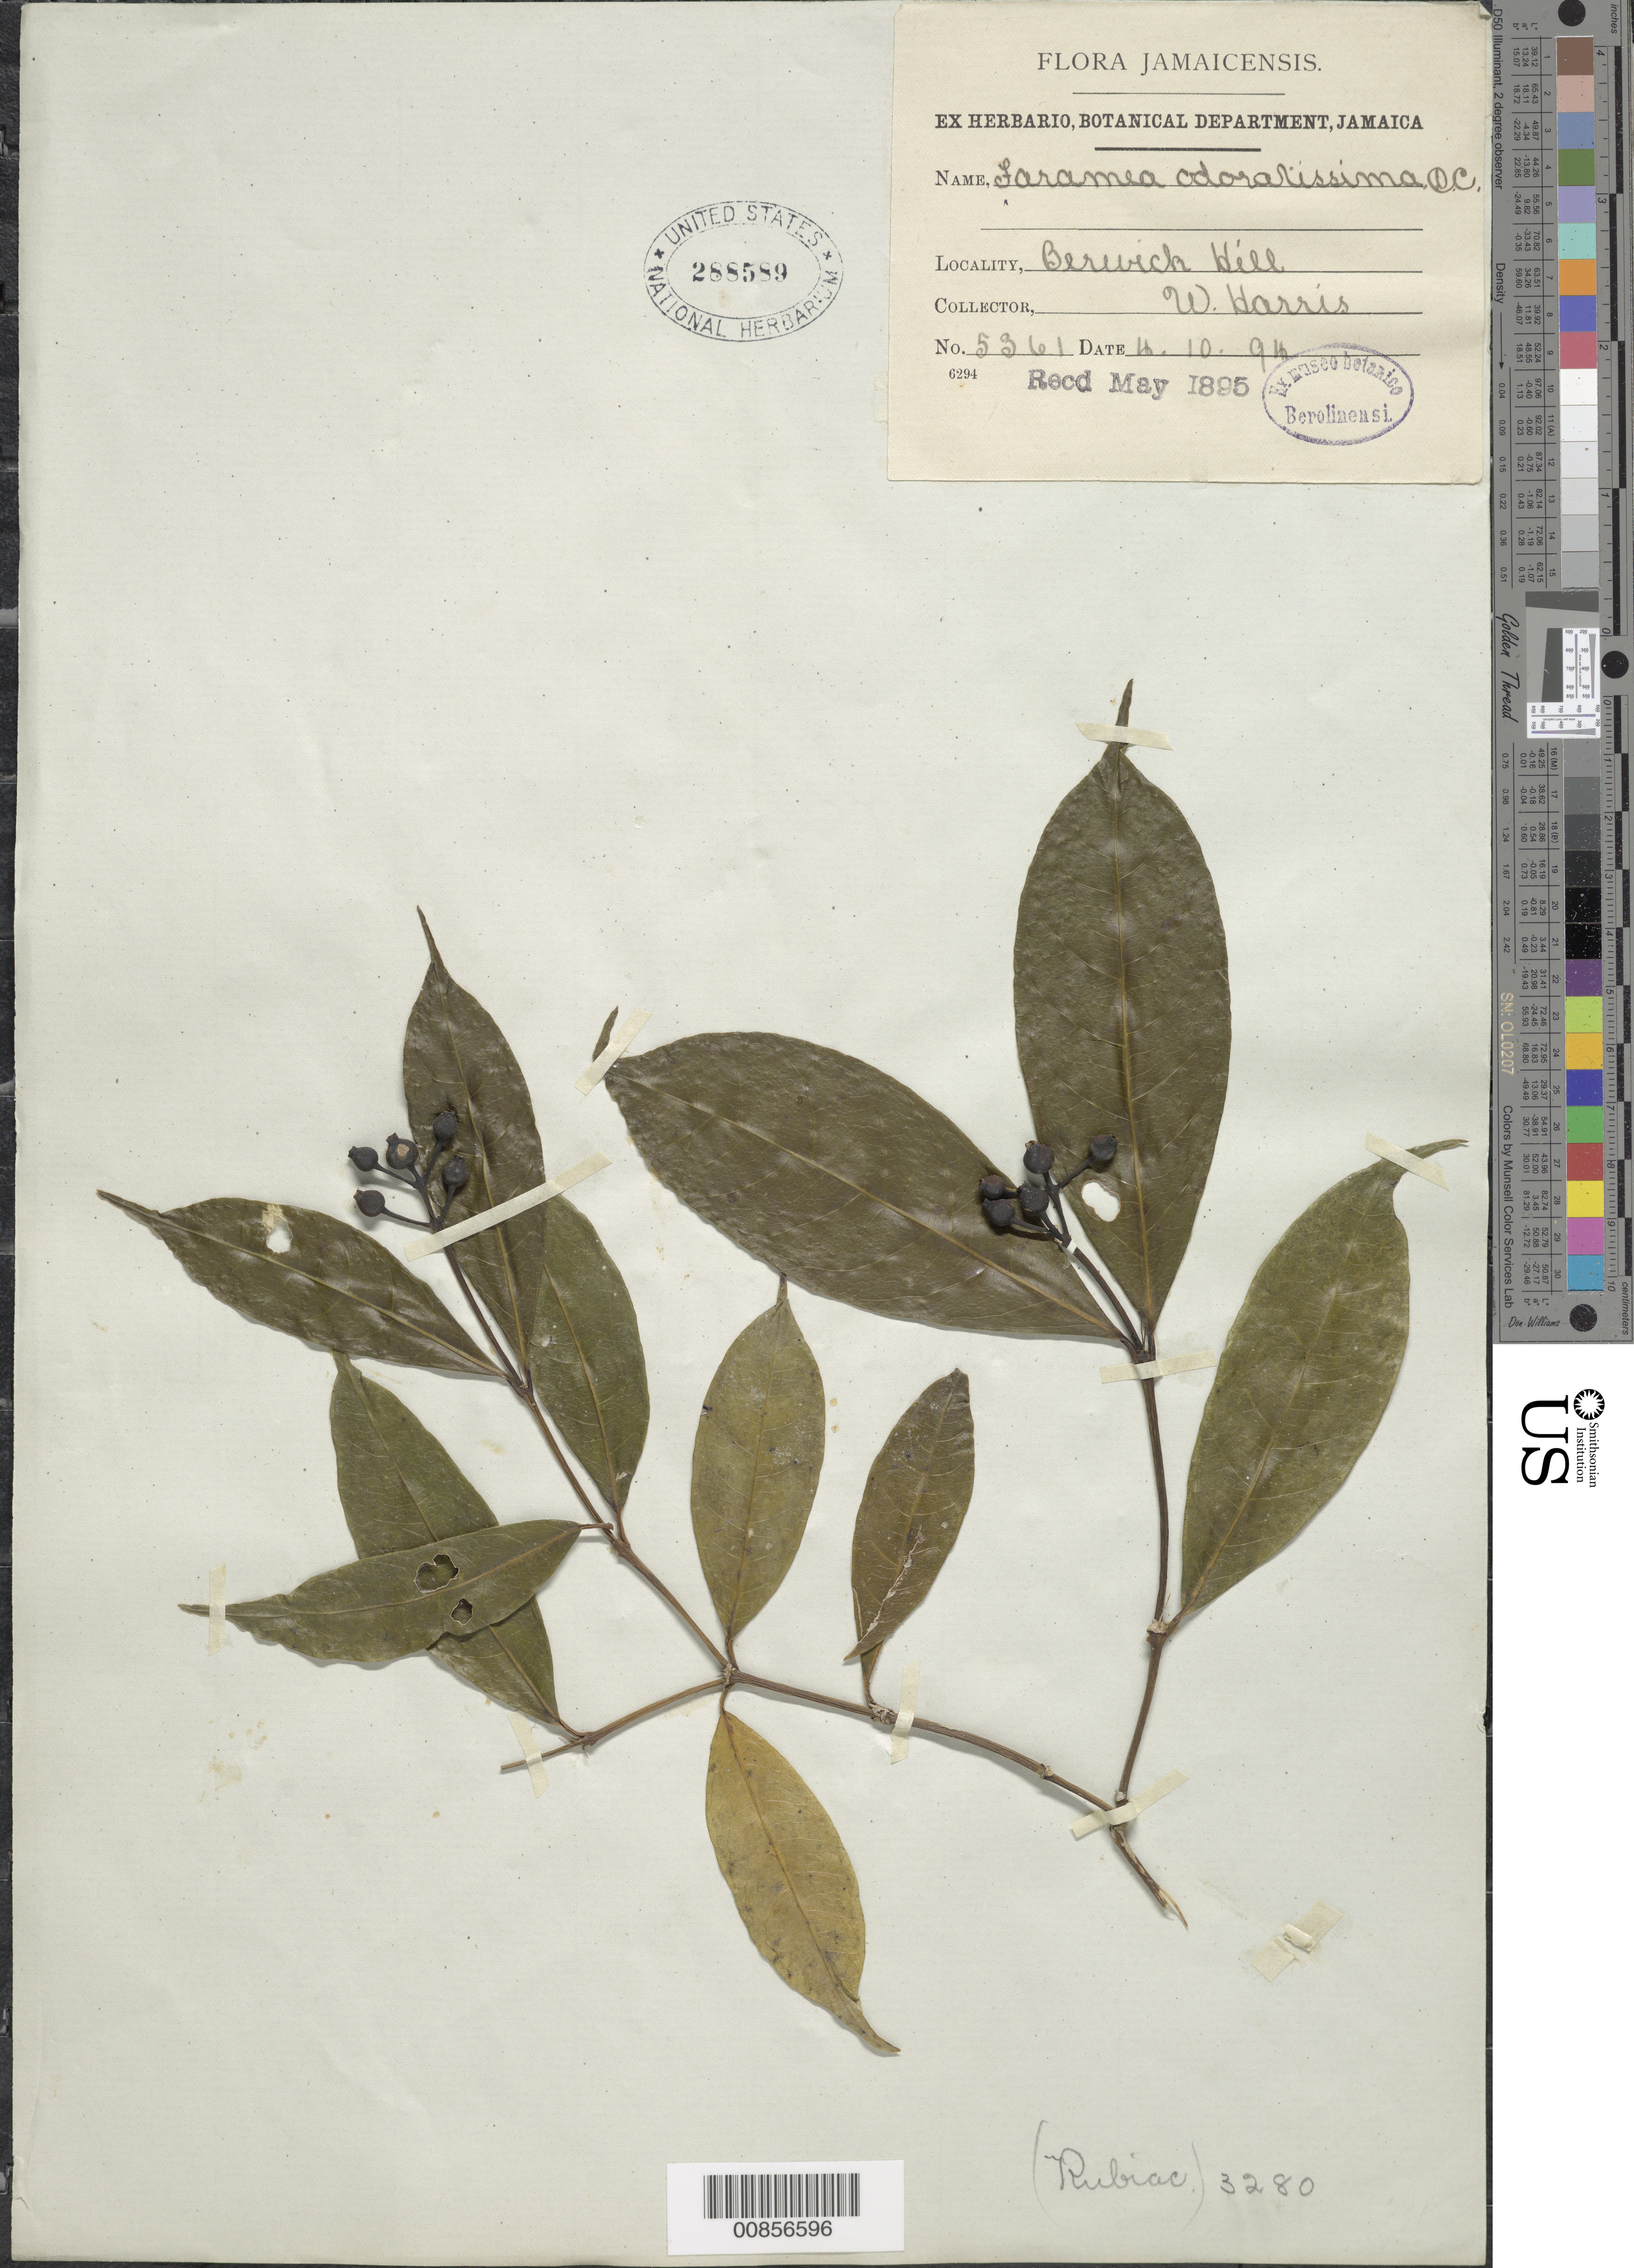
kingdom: Plantae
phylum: Tracheophyta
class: Magnoliopsida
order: Gentianales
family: Rubiaceae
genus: Faramea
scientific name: Faramea occidentalis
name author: (L.) A. Rich.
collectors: W. H. Harris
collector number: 5361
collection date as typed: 04 Oct 1894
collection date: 1894-10-04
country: Jamaica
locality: Berwich Hill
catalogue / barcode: US 288589